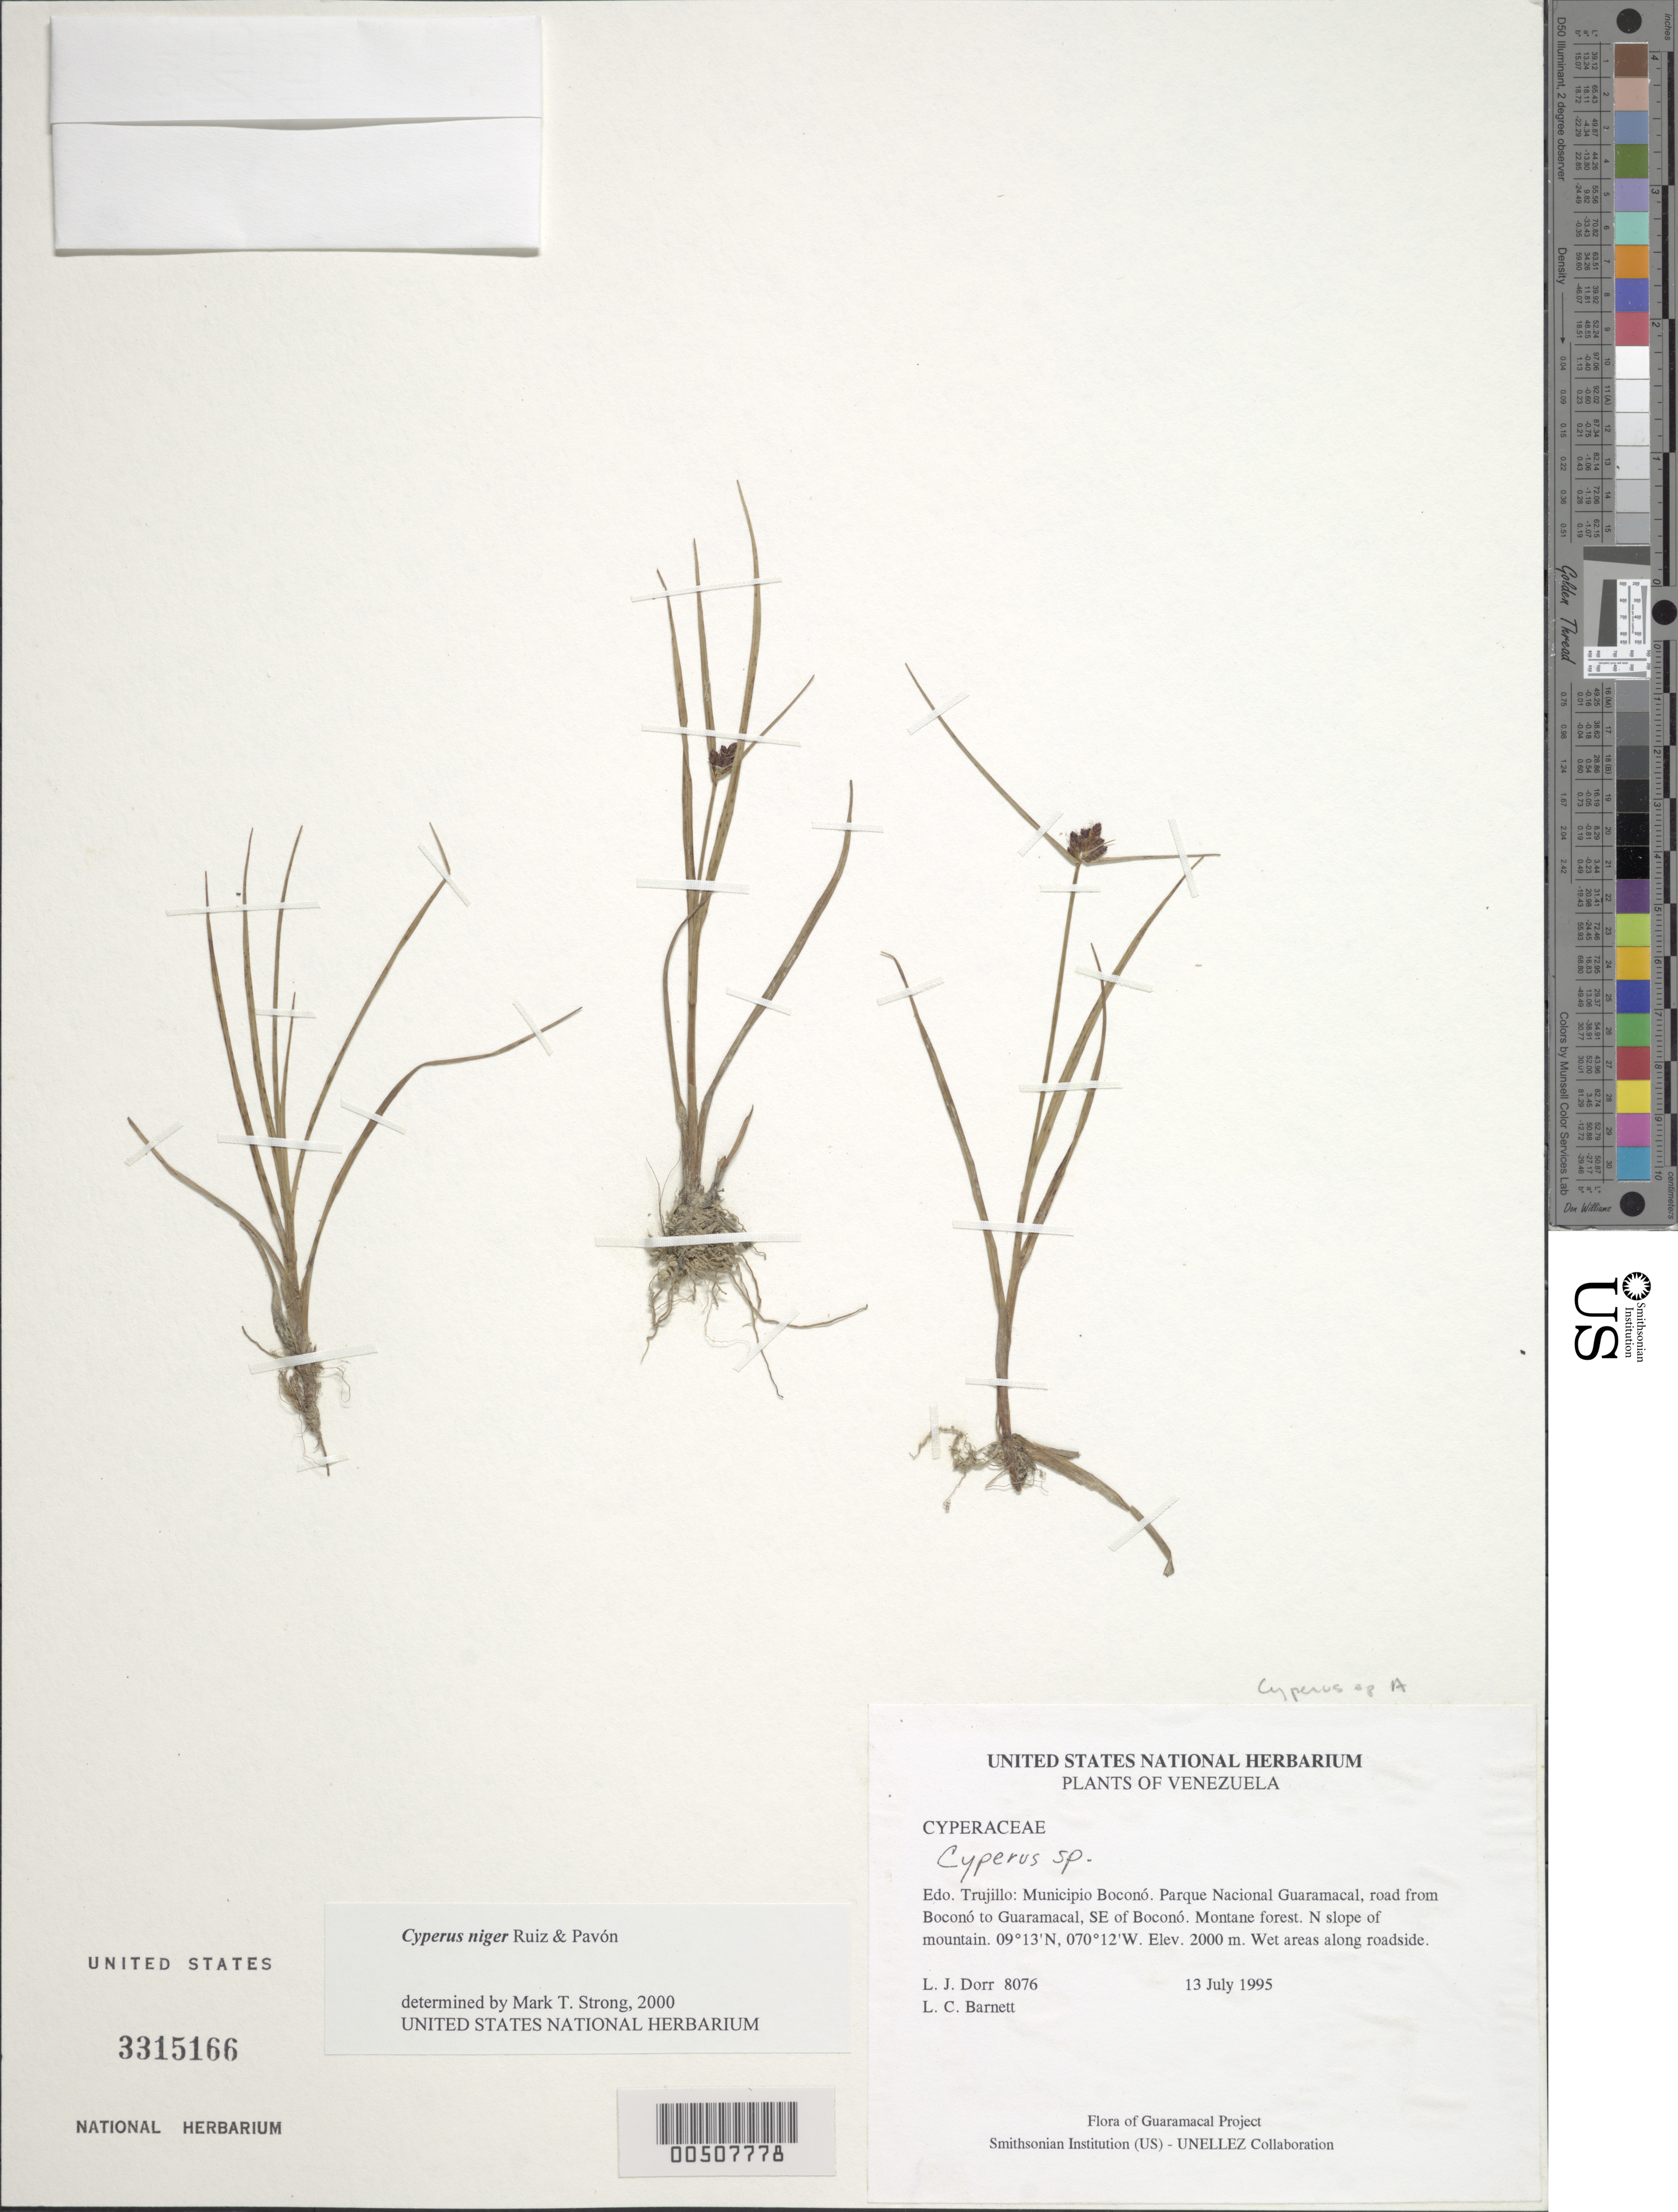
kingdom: Plantae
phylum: Tracheophyta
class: Liliopsida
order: Poales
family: Cyperaceae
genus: Cyperus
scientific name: Cyperus niger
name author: Ruiz & Pav.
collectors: L. J. Dorr & L. C. Barnett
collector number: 8076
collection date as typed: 13 Jul 1995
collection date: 1995-07-13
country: Venezuela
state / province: Trujillo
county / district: Boconó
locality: Parque Nacional Guaramacal, road from Boconó to Guaramacal, SE of Boconó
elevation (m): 2000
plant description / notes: PORT, US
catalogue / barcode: US 3315166